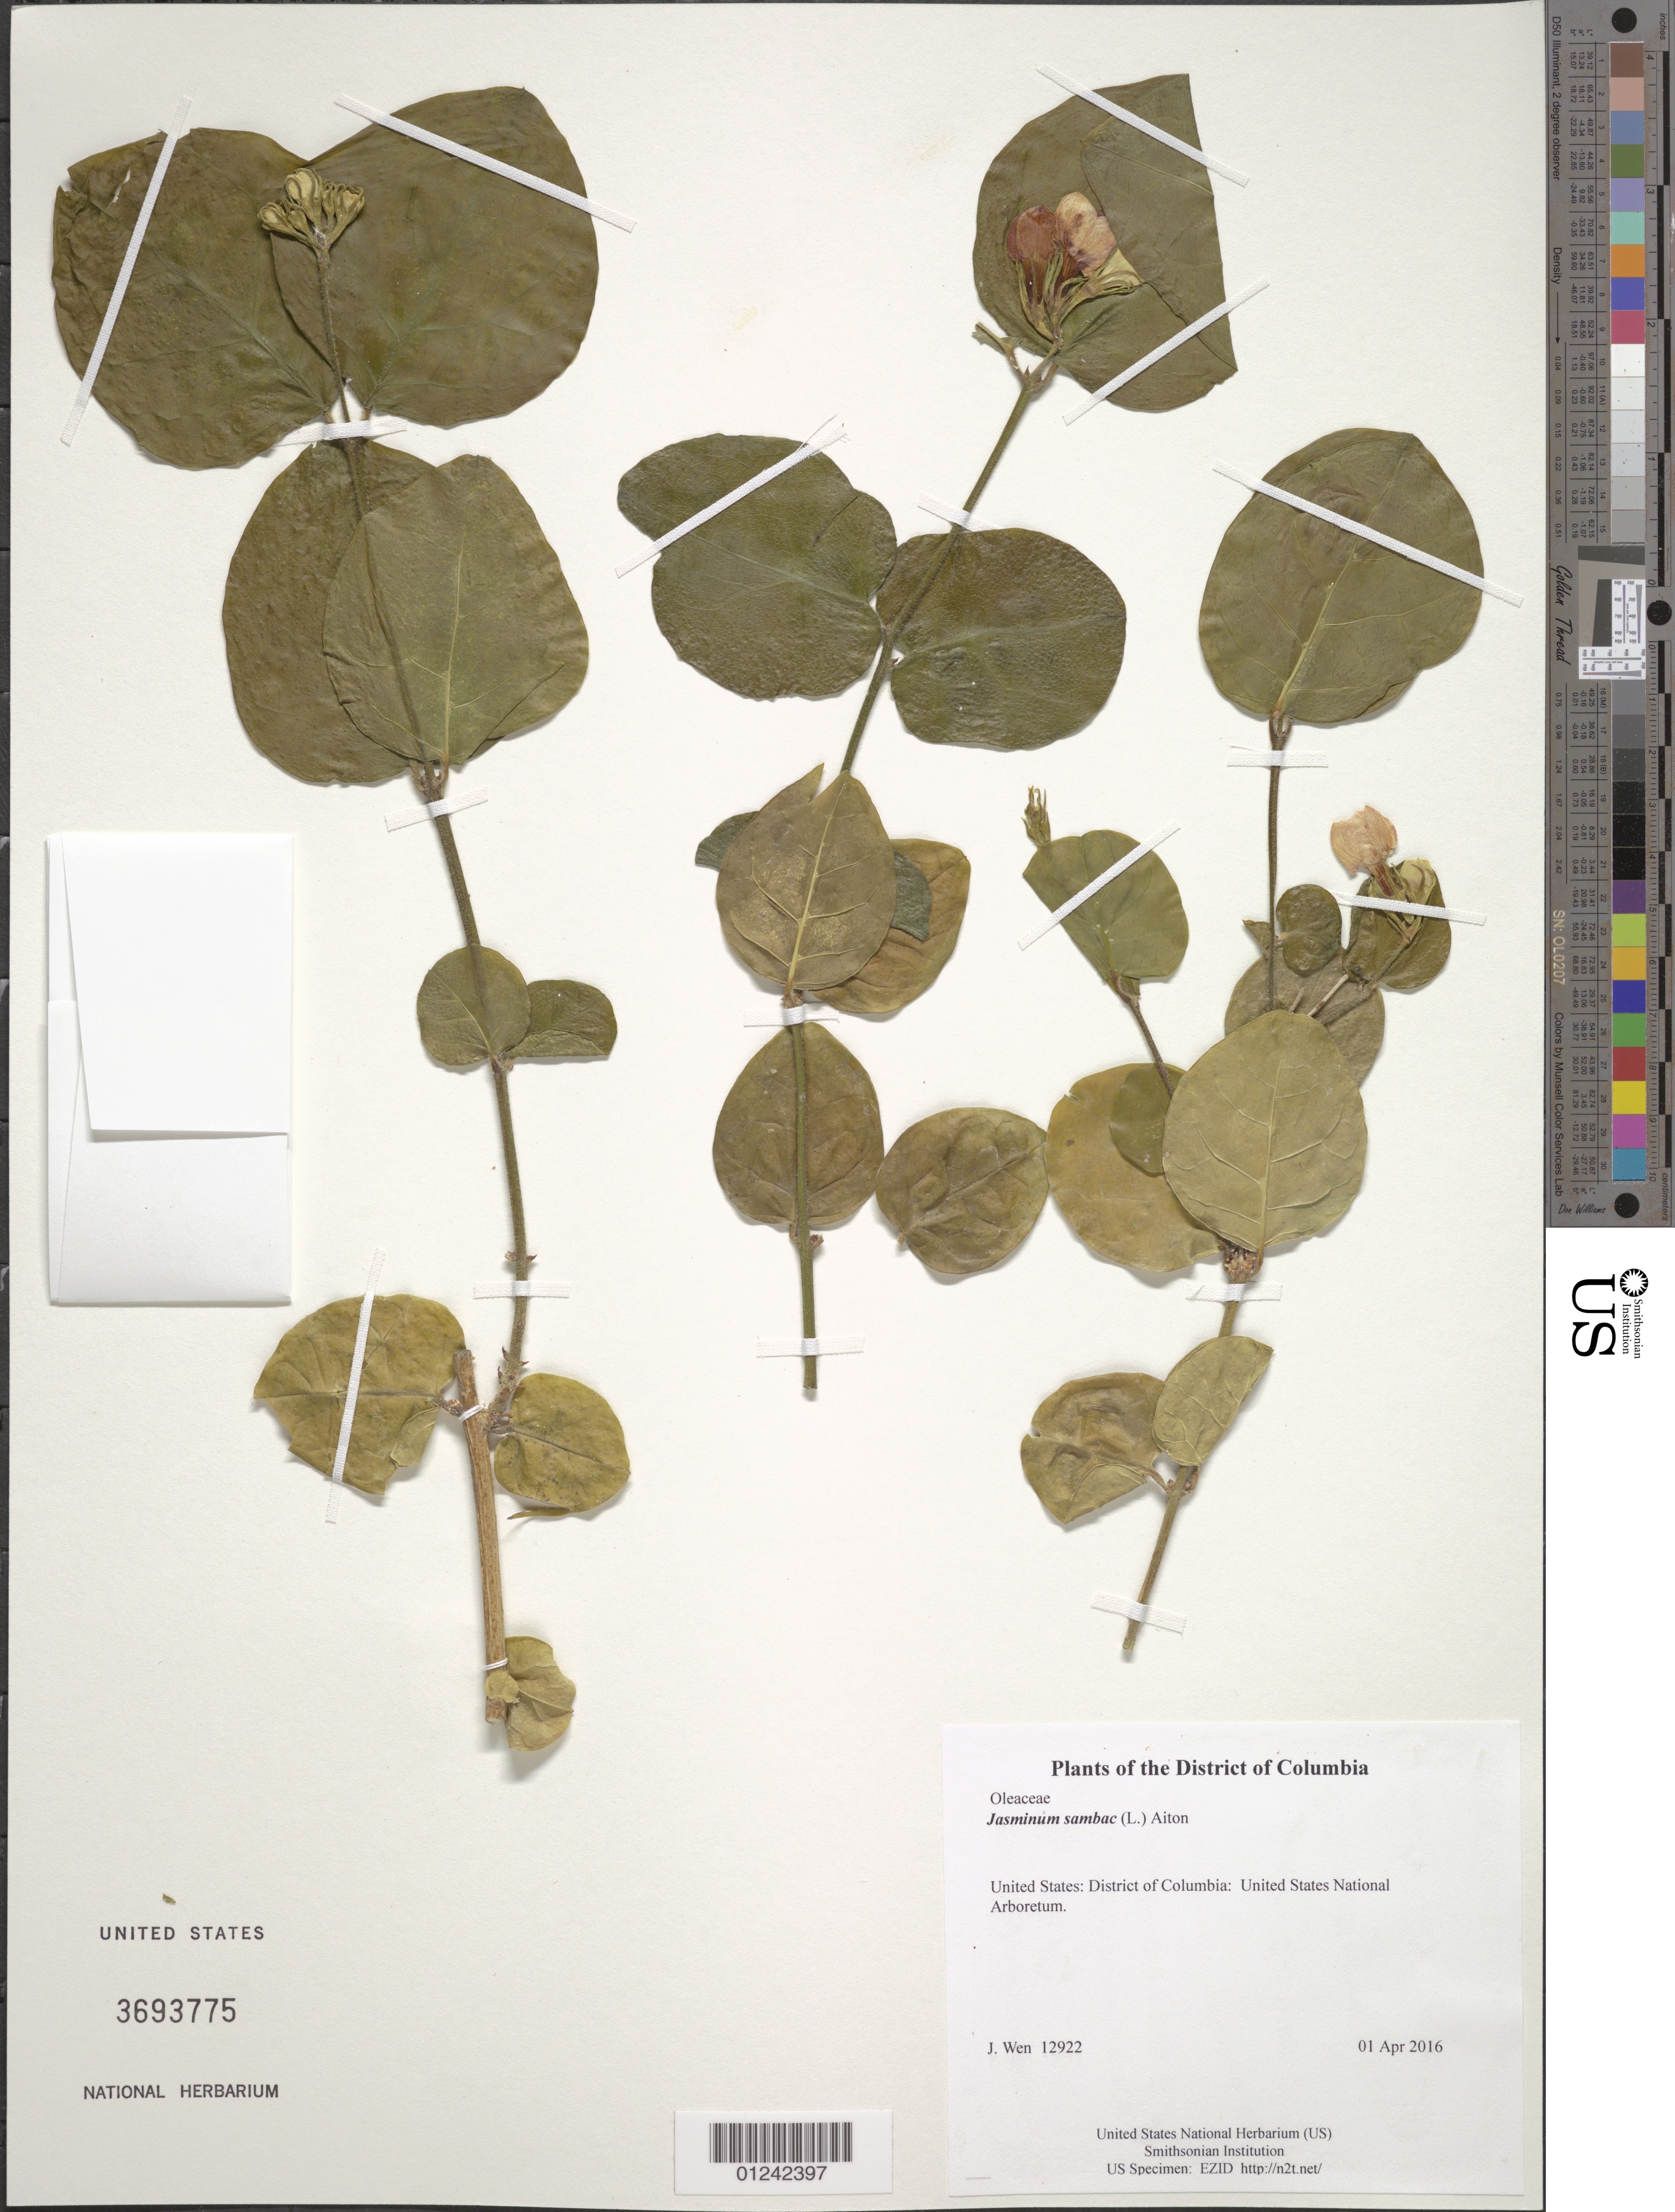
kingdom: Plantae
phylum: Tracheophyta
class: Magnoliopsida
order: Lamiales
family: Oleaceae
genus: Jasminum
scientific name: Jasminum sambac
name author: (L.) Aiton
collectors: J. Wen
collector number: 12922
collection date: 2016-04-01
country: United States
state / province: District of Columbia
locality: United States National Arboretum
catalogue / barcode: US 3693775